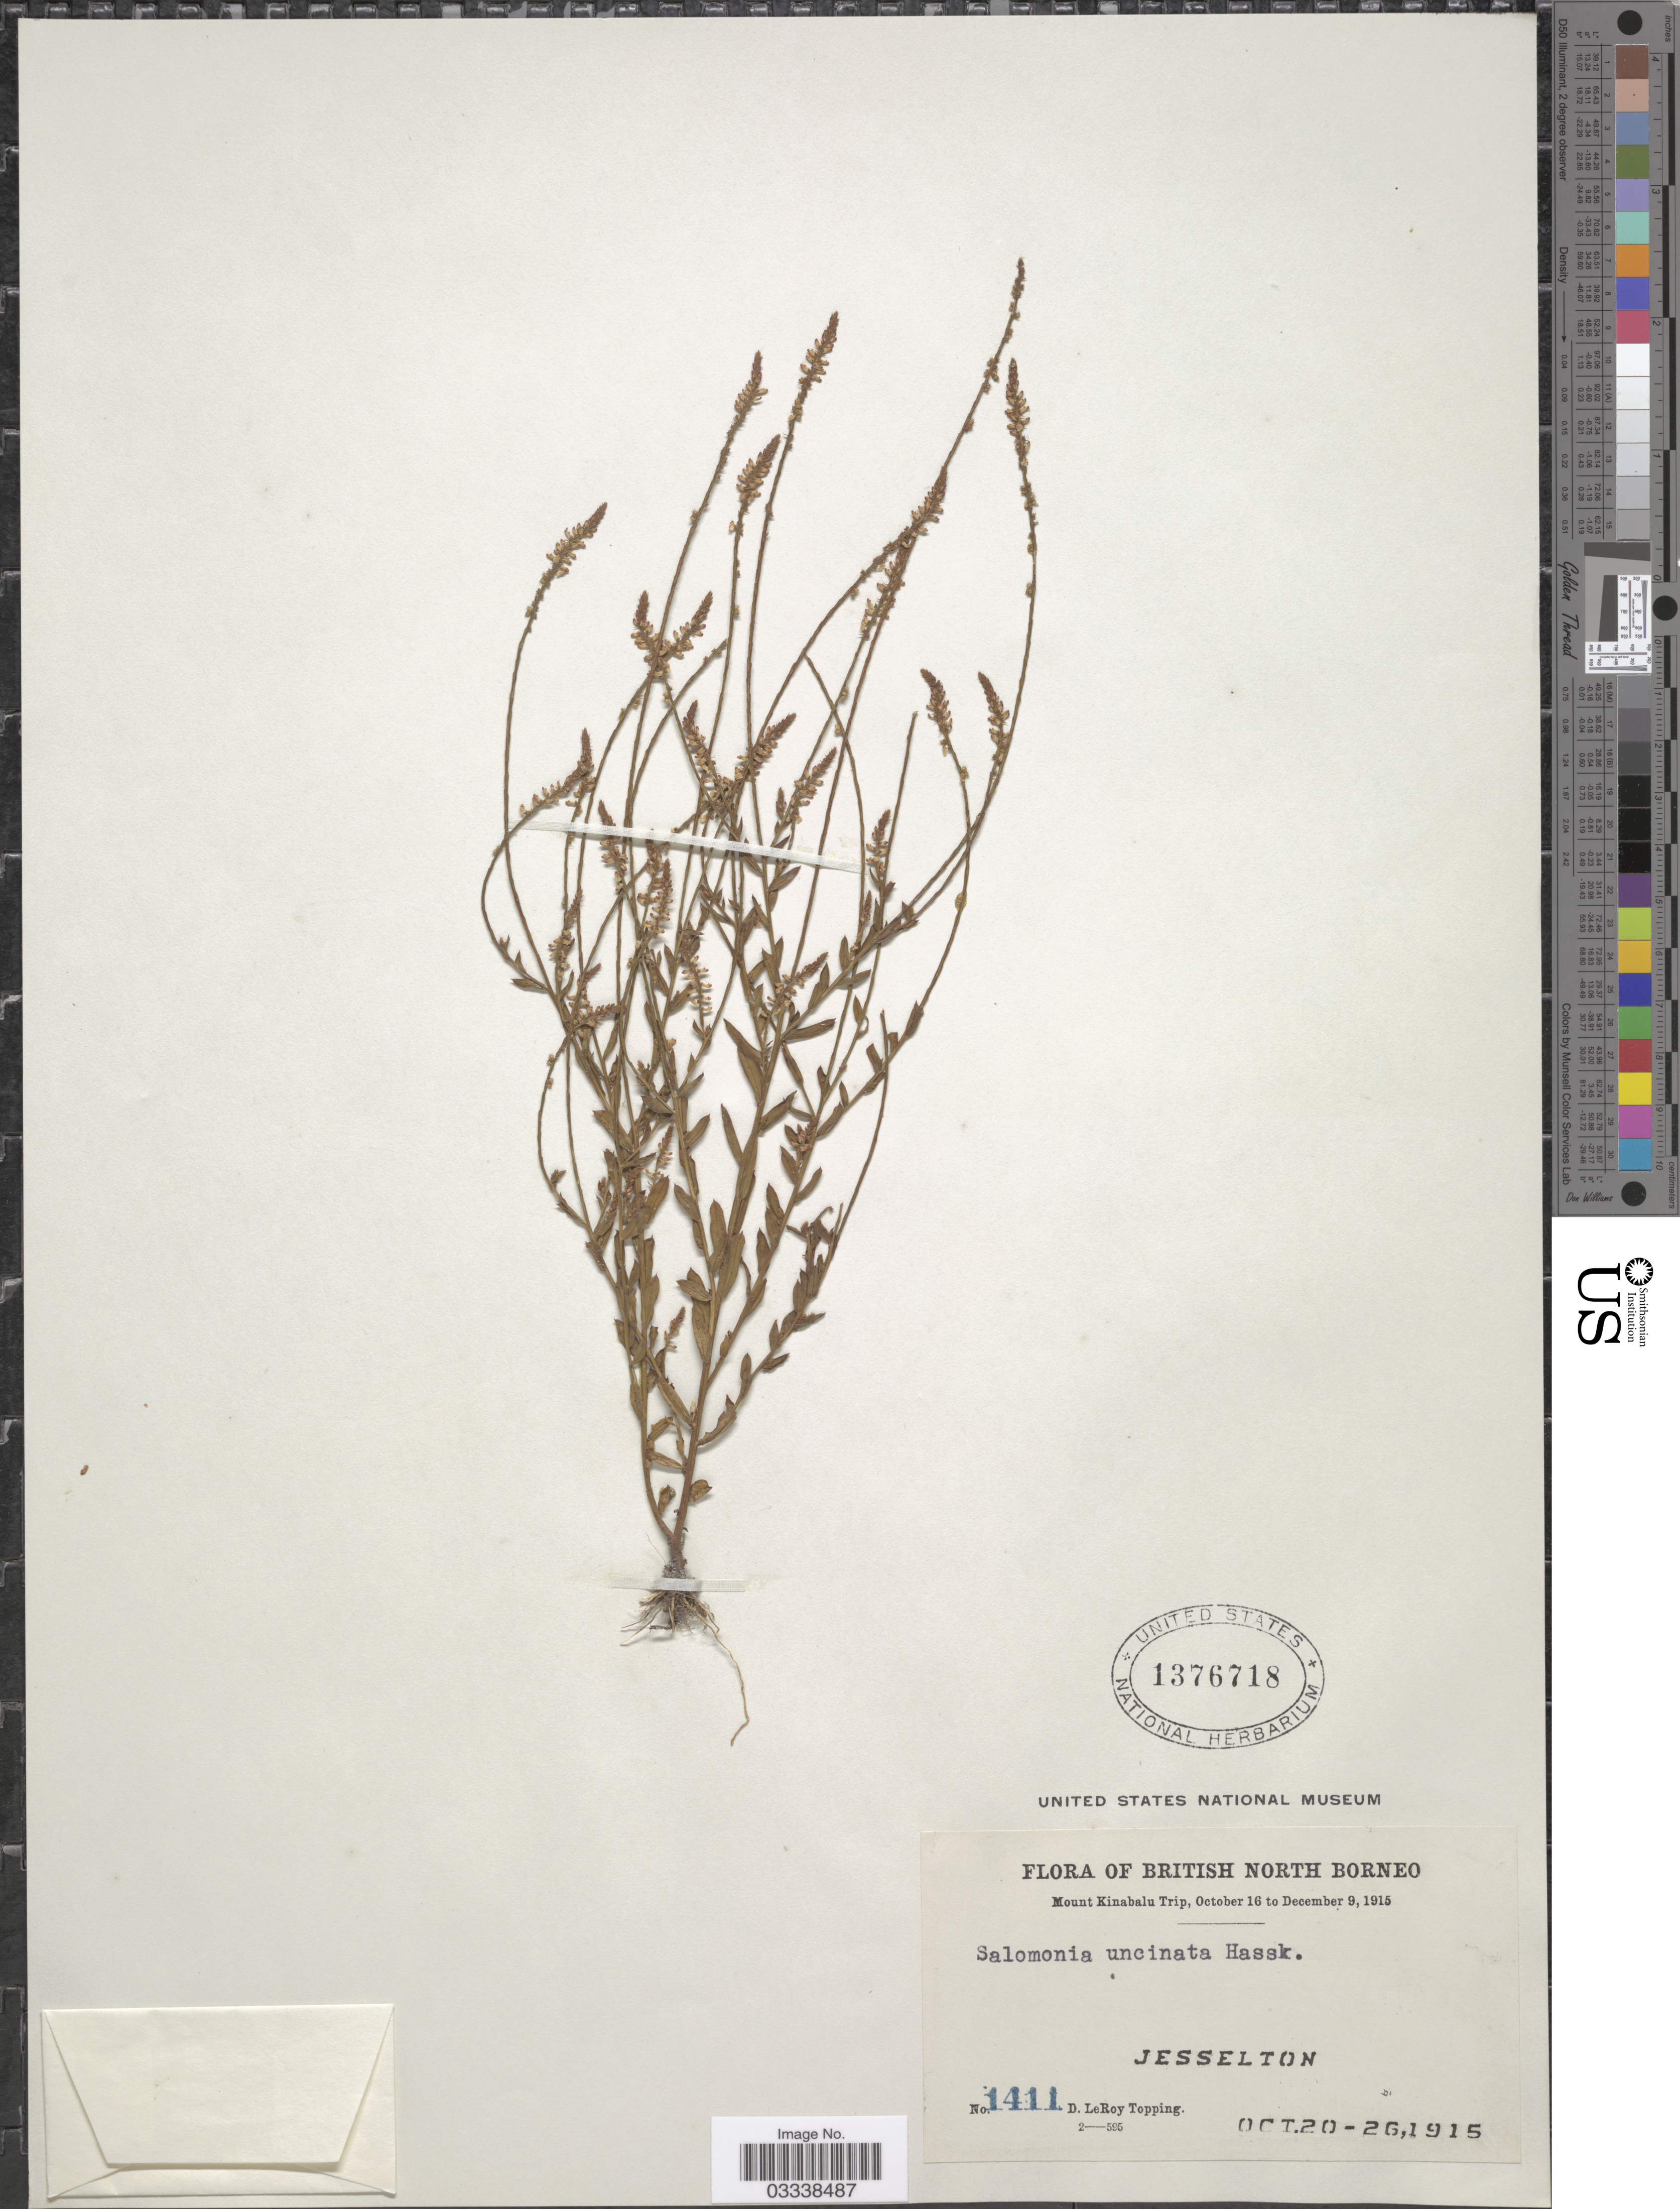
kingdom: Plantae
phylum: Tracheophyta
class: Magnoliopsida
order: Fabales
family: Polygalaceae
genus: Salomonia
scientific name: Salomonia uncinata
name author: Hassk.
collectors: D. L. Topping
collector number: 1411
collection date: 1915-10-20/1915-10-26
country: Malaysia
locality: British North Borneo, Mount Kinabalu Trip, Jesselton.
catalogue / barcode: US 1376718